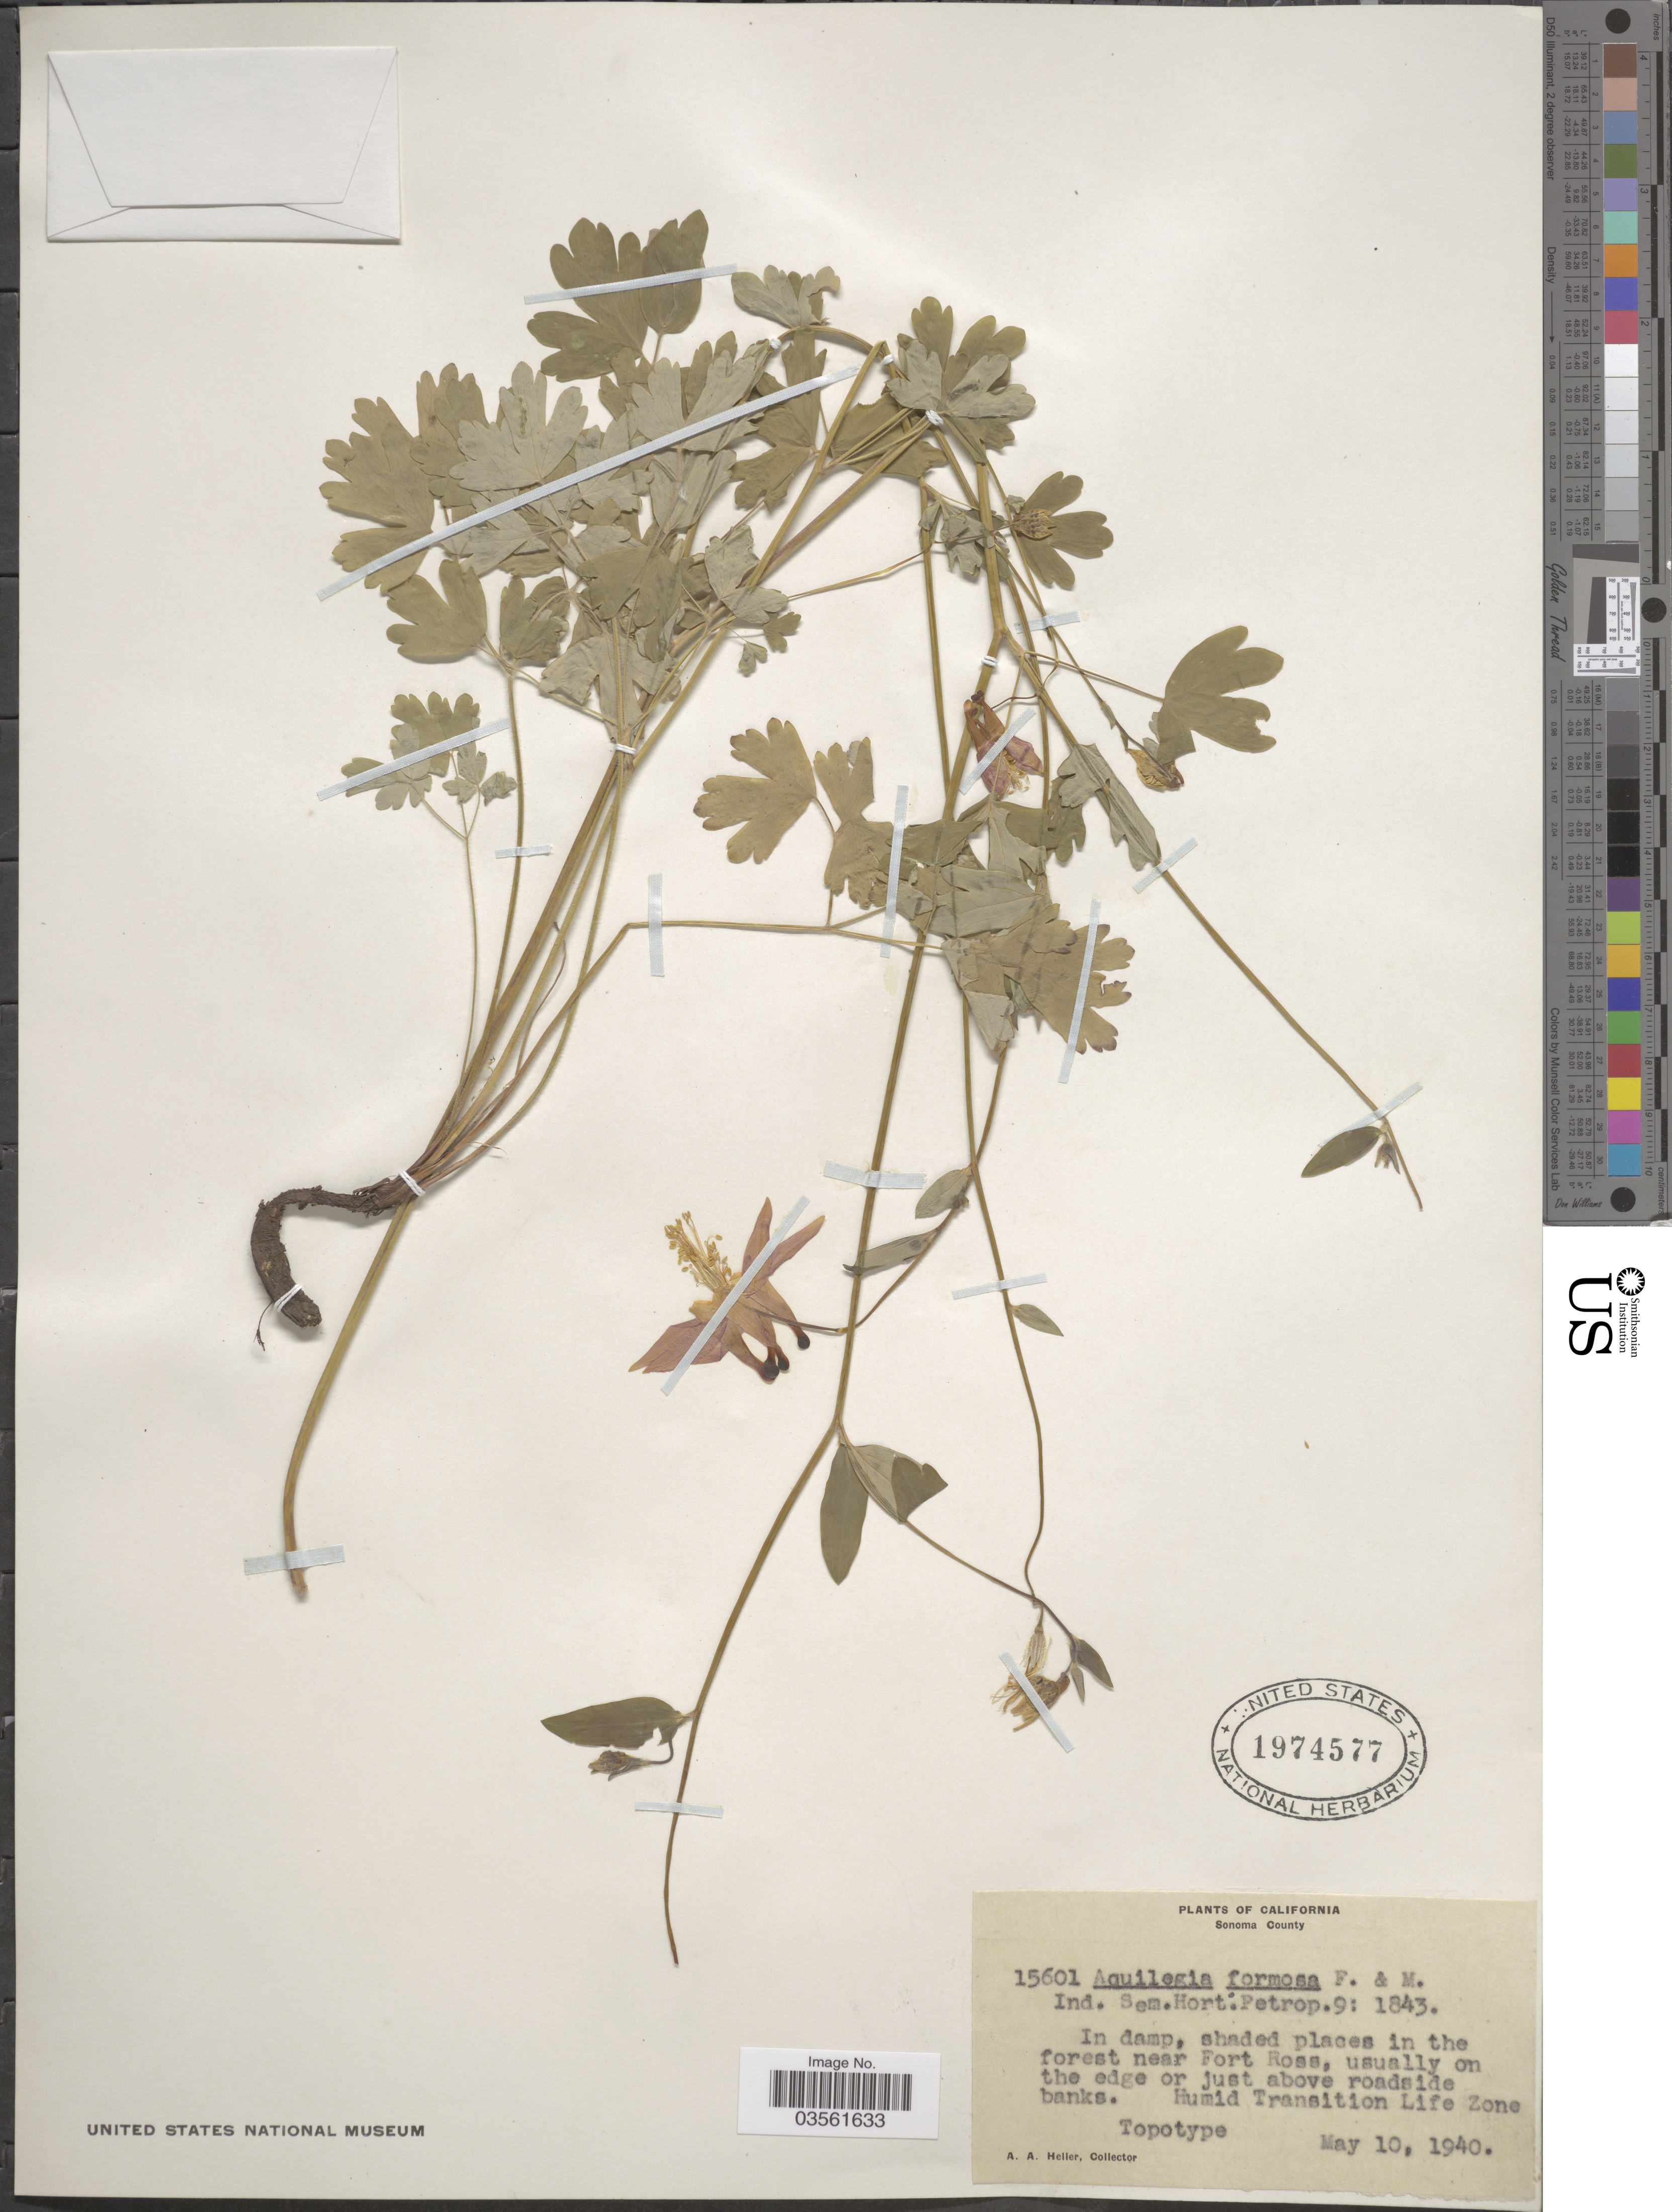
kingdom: Plantae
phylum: Tracheophyta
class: Magnoliopsida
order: Ranunculales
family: Ranunculaceae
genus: Aquilegia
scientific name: Aquilegia formosa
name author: Fisch. ex DC.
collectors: A. A. Heller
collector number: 15601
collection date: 1940-05-10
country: United States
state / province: California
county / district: Sonoma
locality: Sonoma County. In damp, shaded places in the forest near Fort Ross, usually on the edge or just above roadside banks. Humid Transition Life Zone.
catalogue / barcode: US 1974577